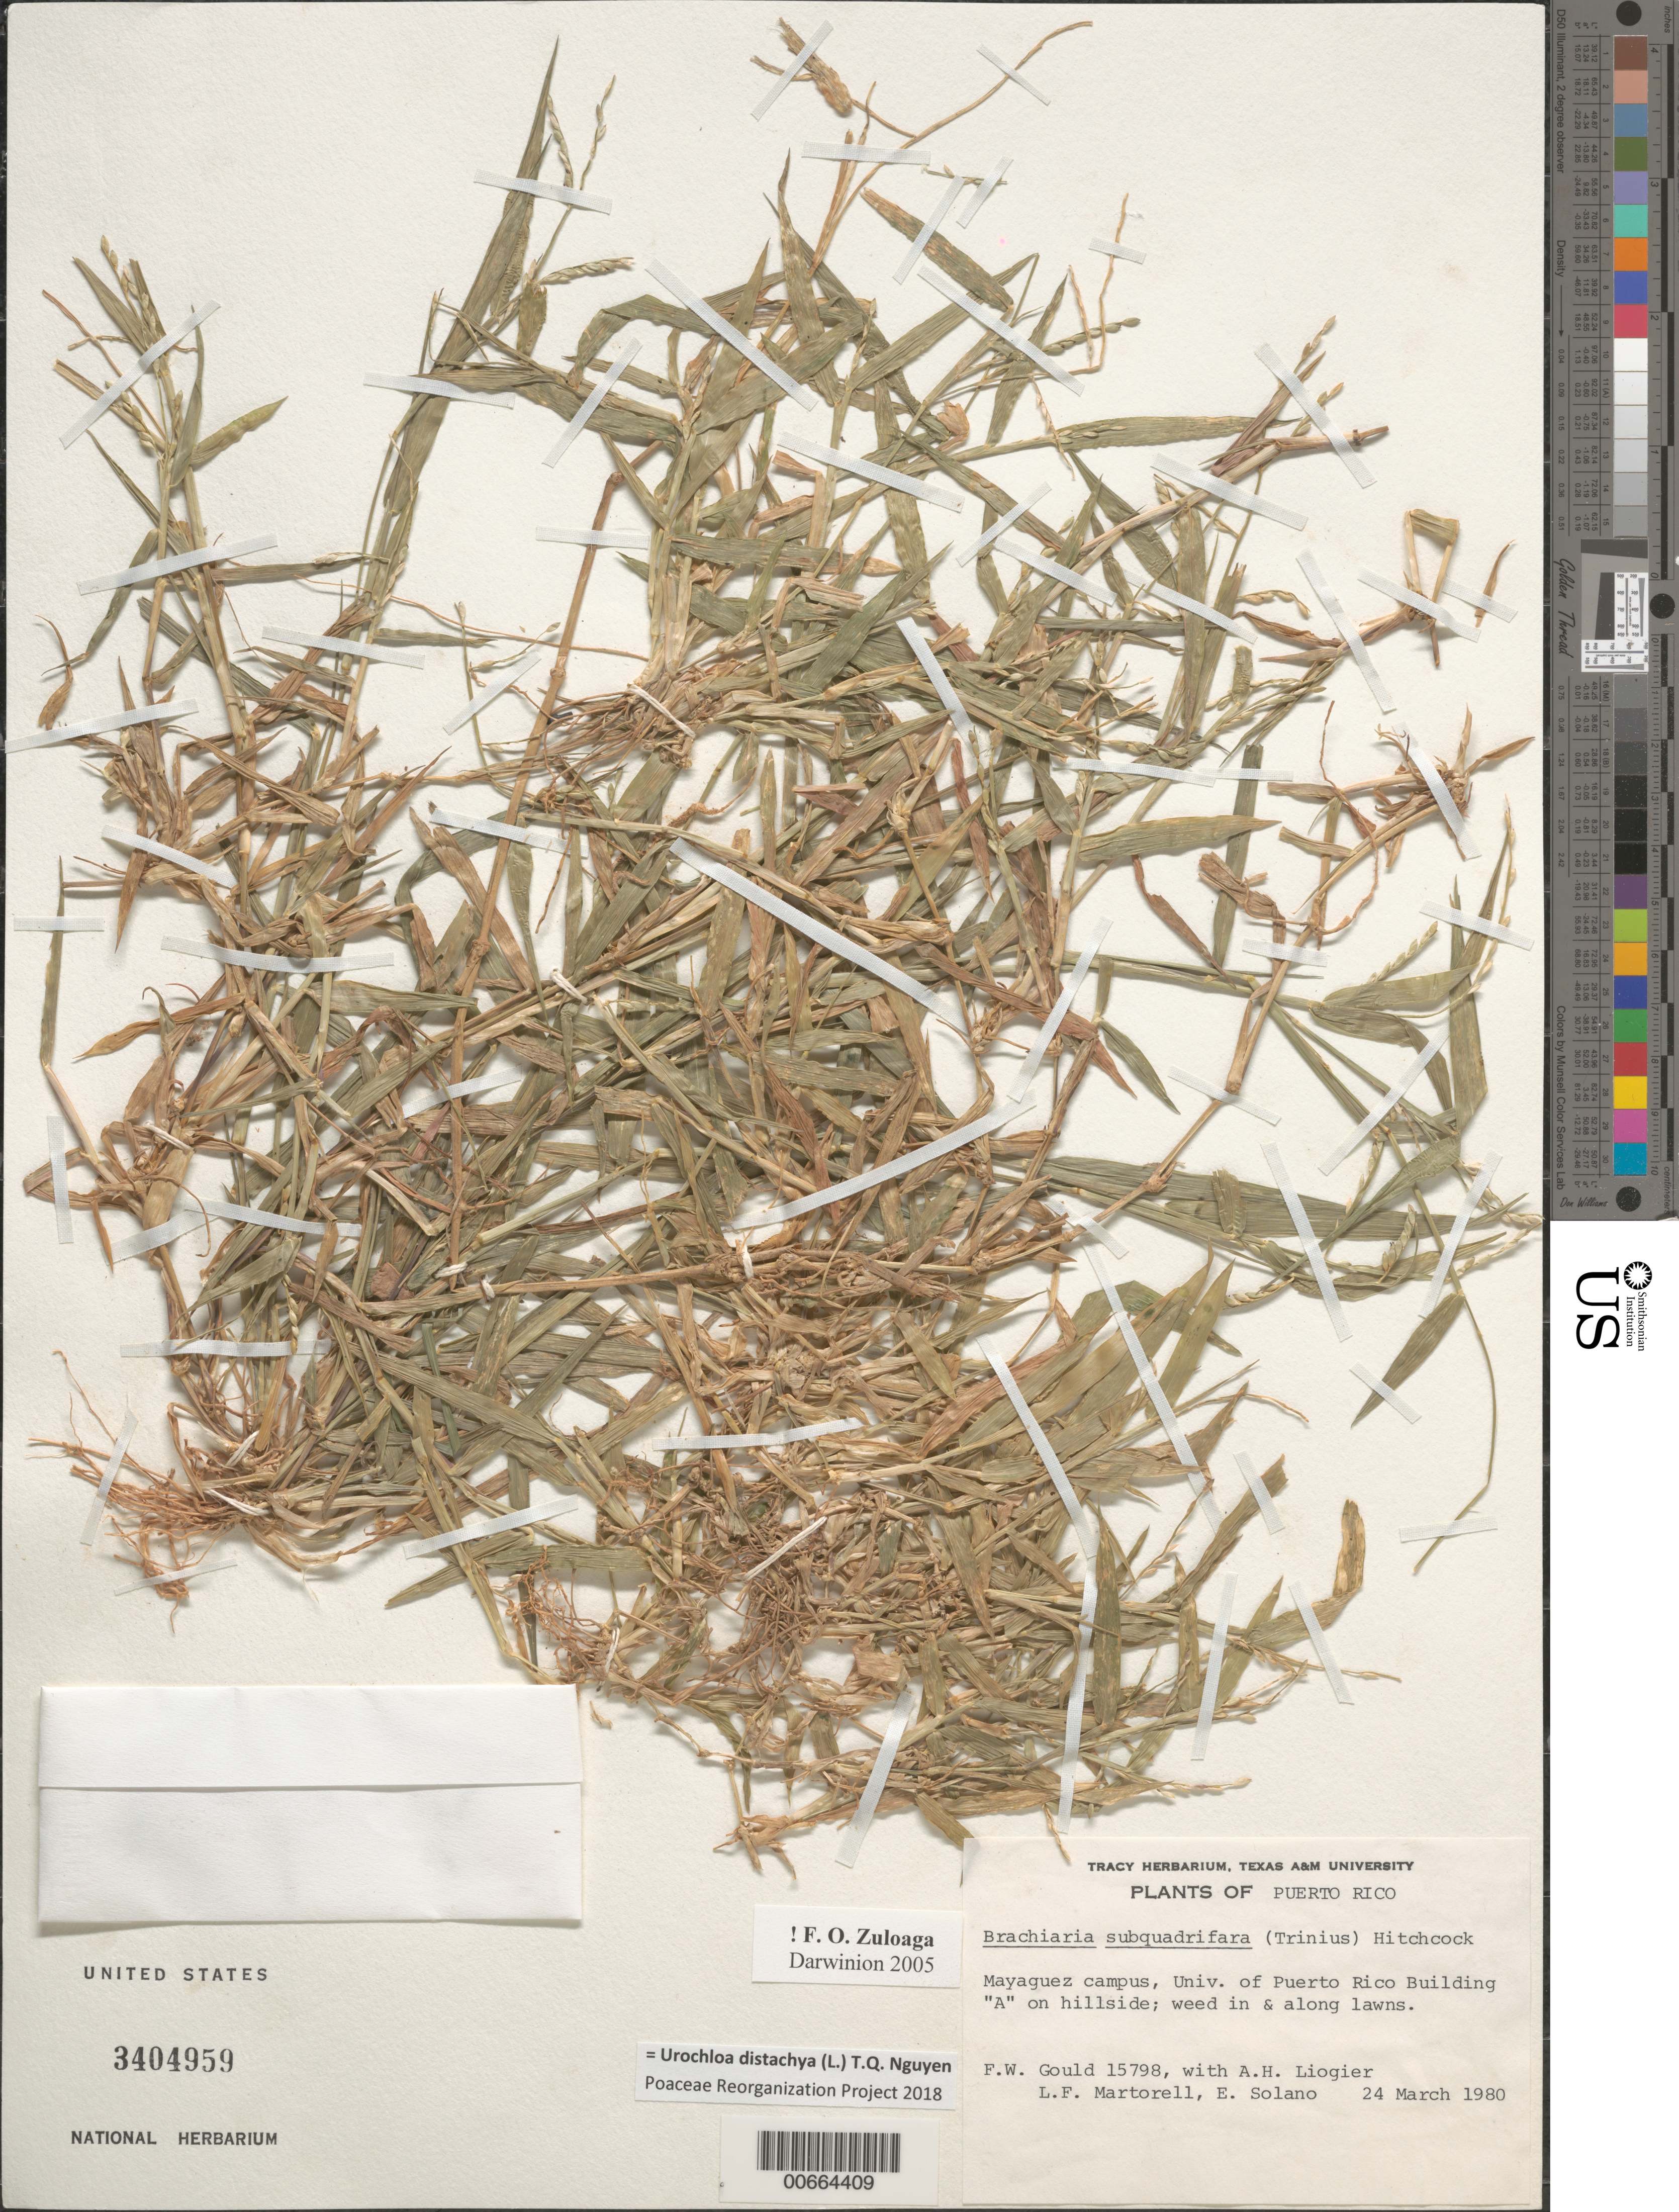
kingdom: Plantae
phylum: Tracheophyta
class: Liliopsida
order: Poales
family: Poaceae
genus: Urochloa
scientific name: Urochloa distachya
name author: (L.) T.Q. Nguyen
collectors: F. W. Gould, A. H. Liogier, L. Martorell & E. Solano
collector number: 15798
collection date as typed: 24 Mar 1980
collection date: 1980-03-24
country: Puerto Rico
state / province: Mayagüez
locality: Mayaguez Campus, Univ. of P.R. Building "A" on hillside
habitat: In & along lawns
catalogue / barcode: US 3404959